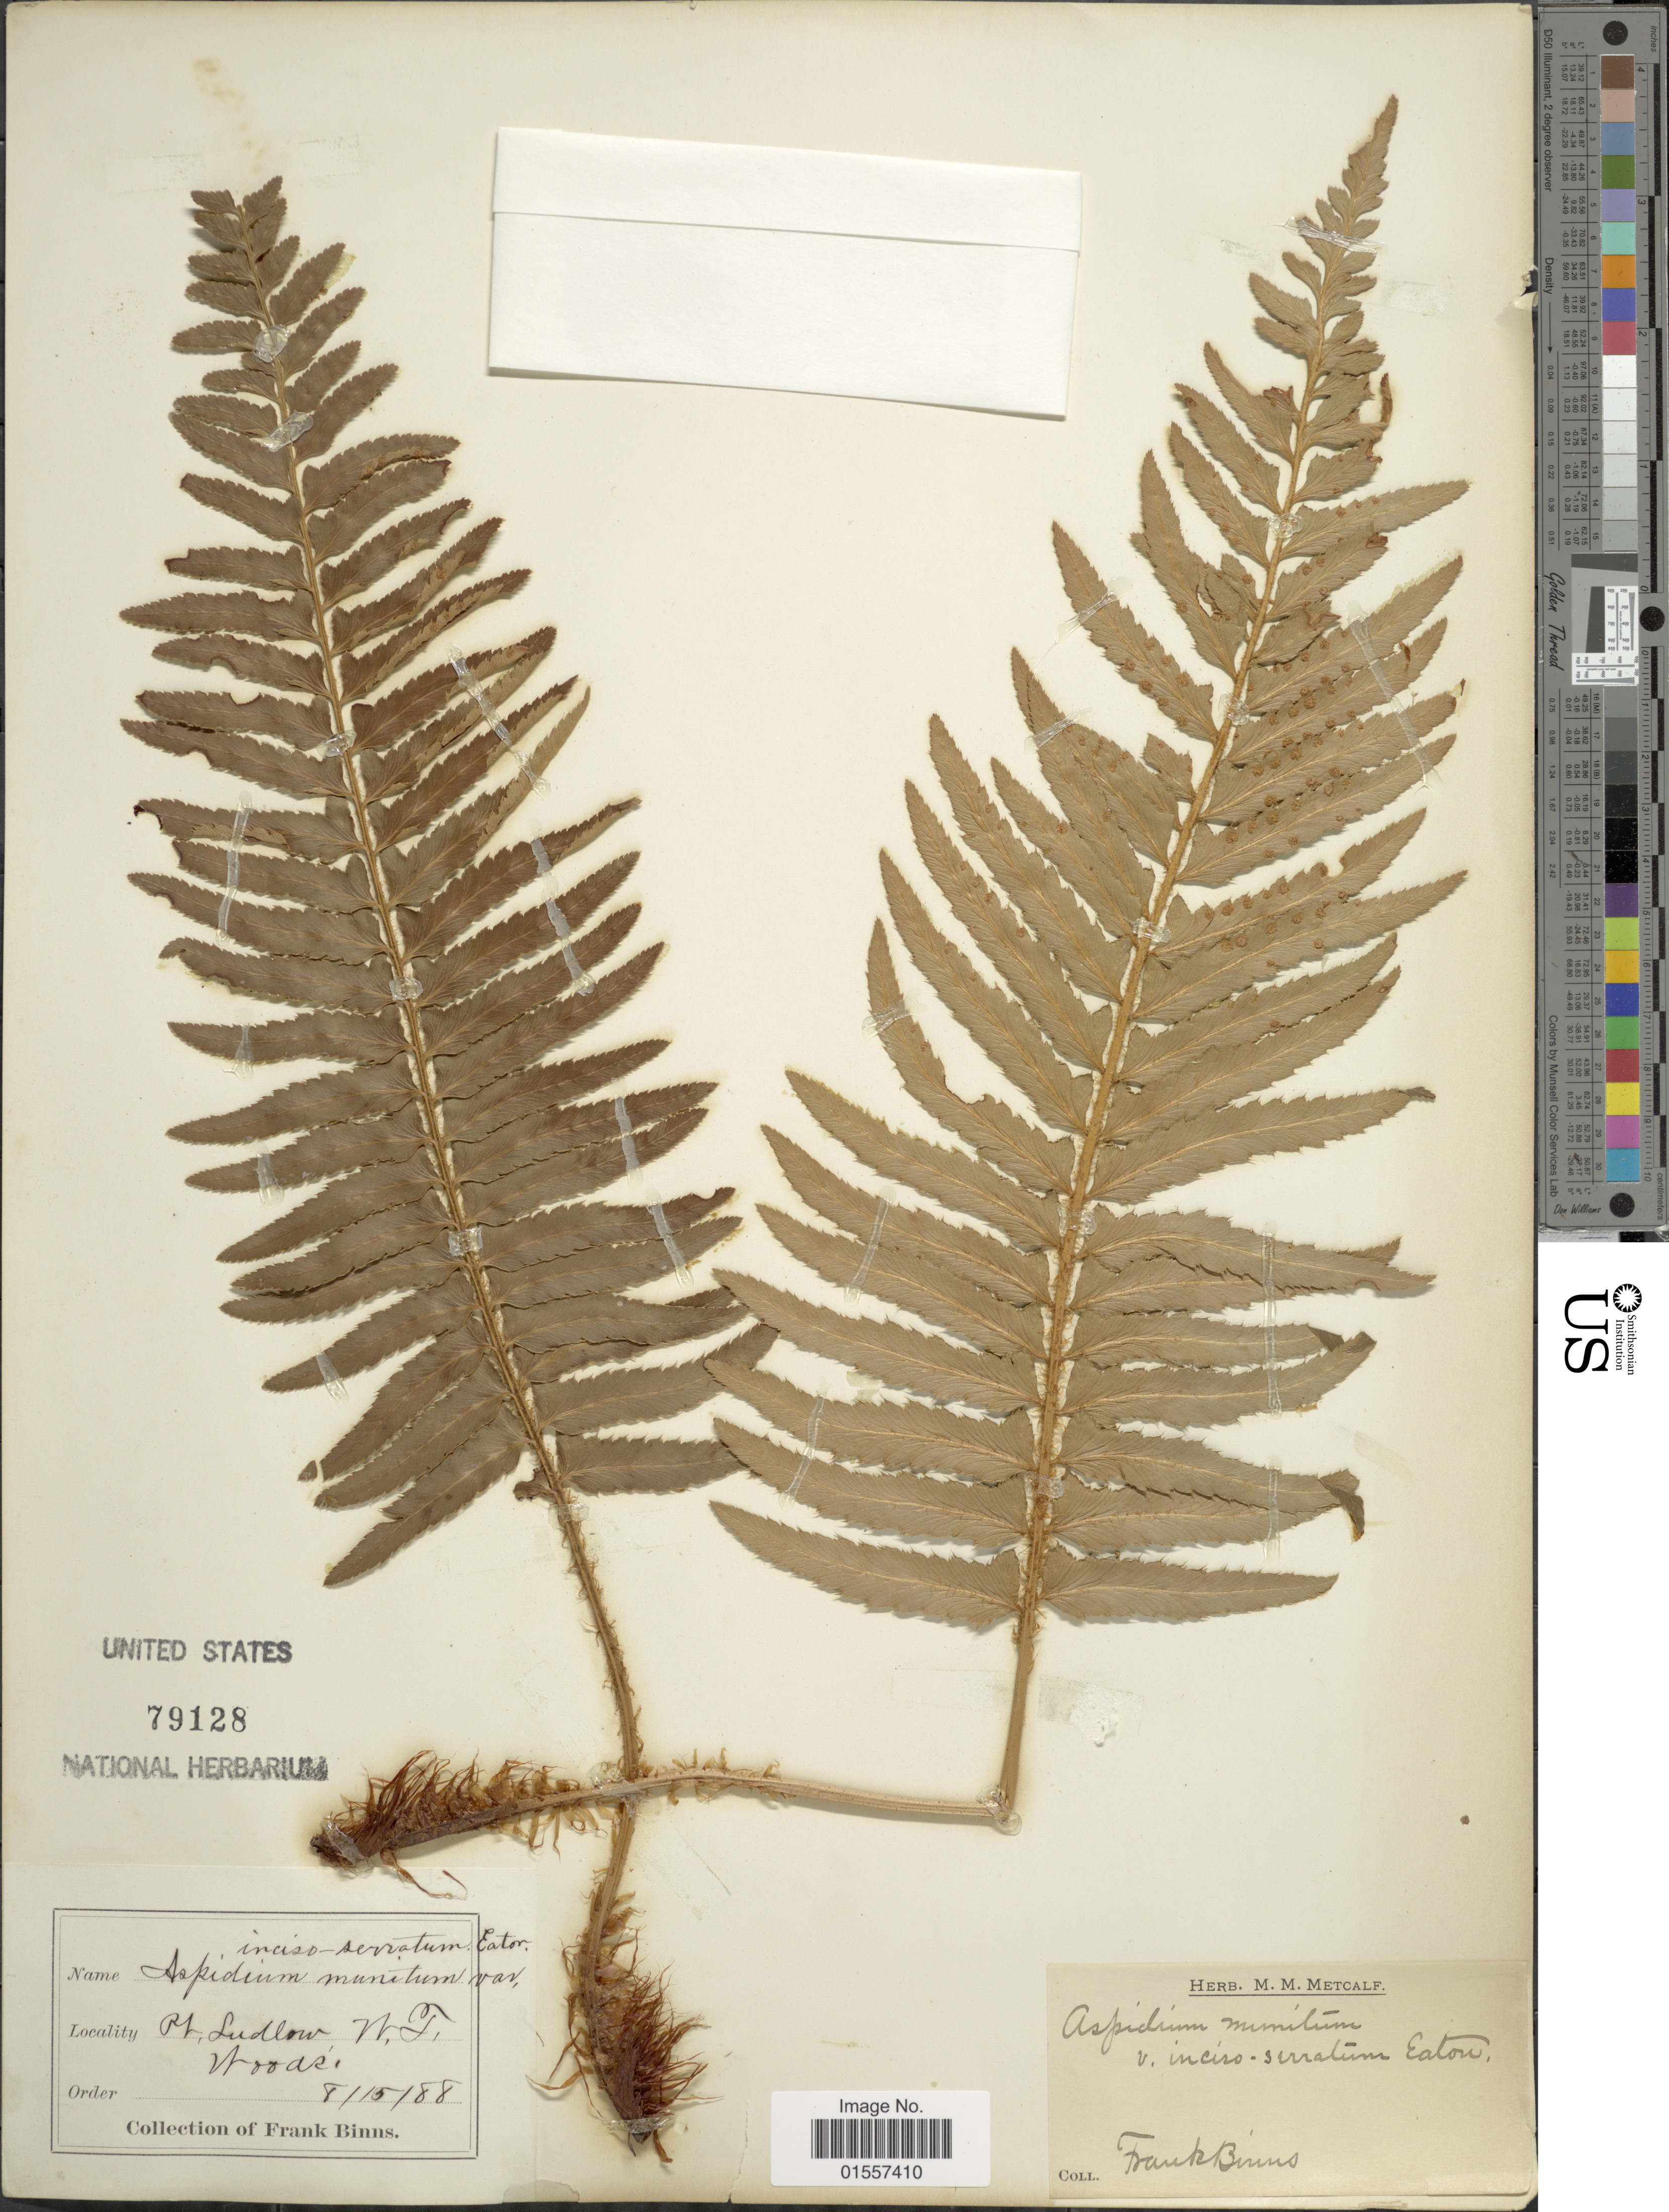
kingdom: Plantae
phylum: Tracheophyta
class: Polypodiopsida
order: Polypodiales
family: Dryopteridaceae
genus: Polystichum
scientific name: Polystichum munitum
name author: (Kaulf.) C. Presl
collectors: F. Binns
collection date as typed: Transcribed d/m/y: 15/8/88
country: United States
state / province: Washington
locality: Pt. Ludlow, W. T.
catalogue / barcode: US 79128